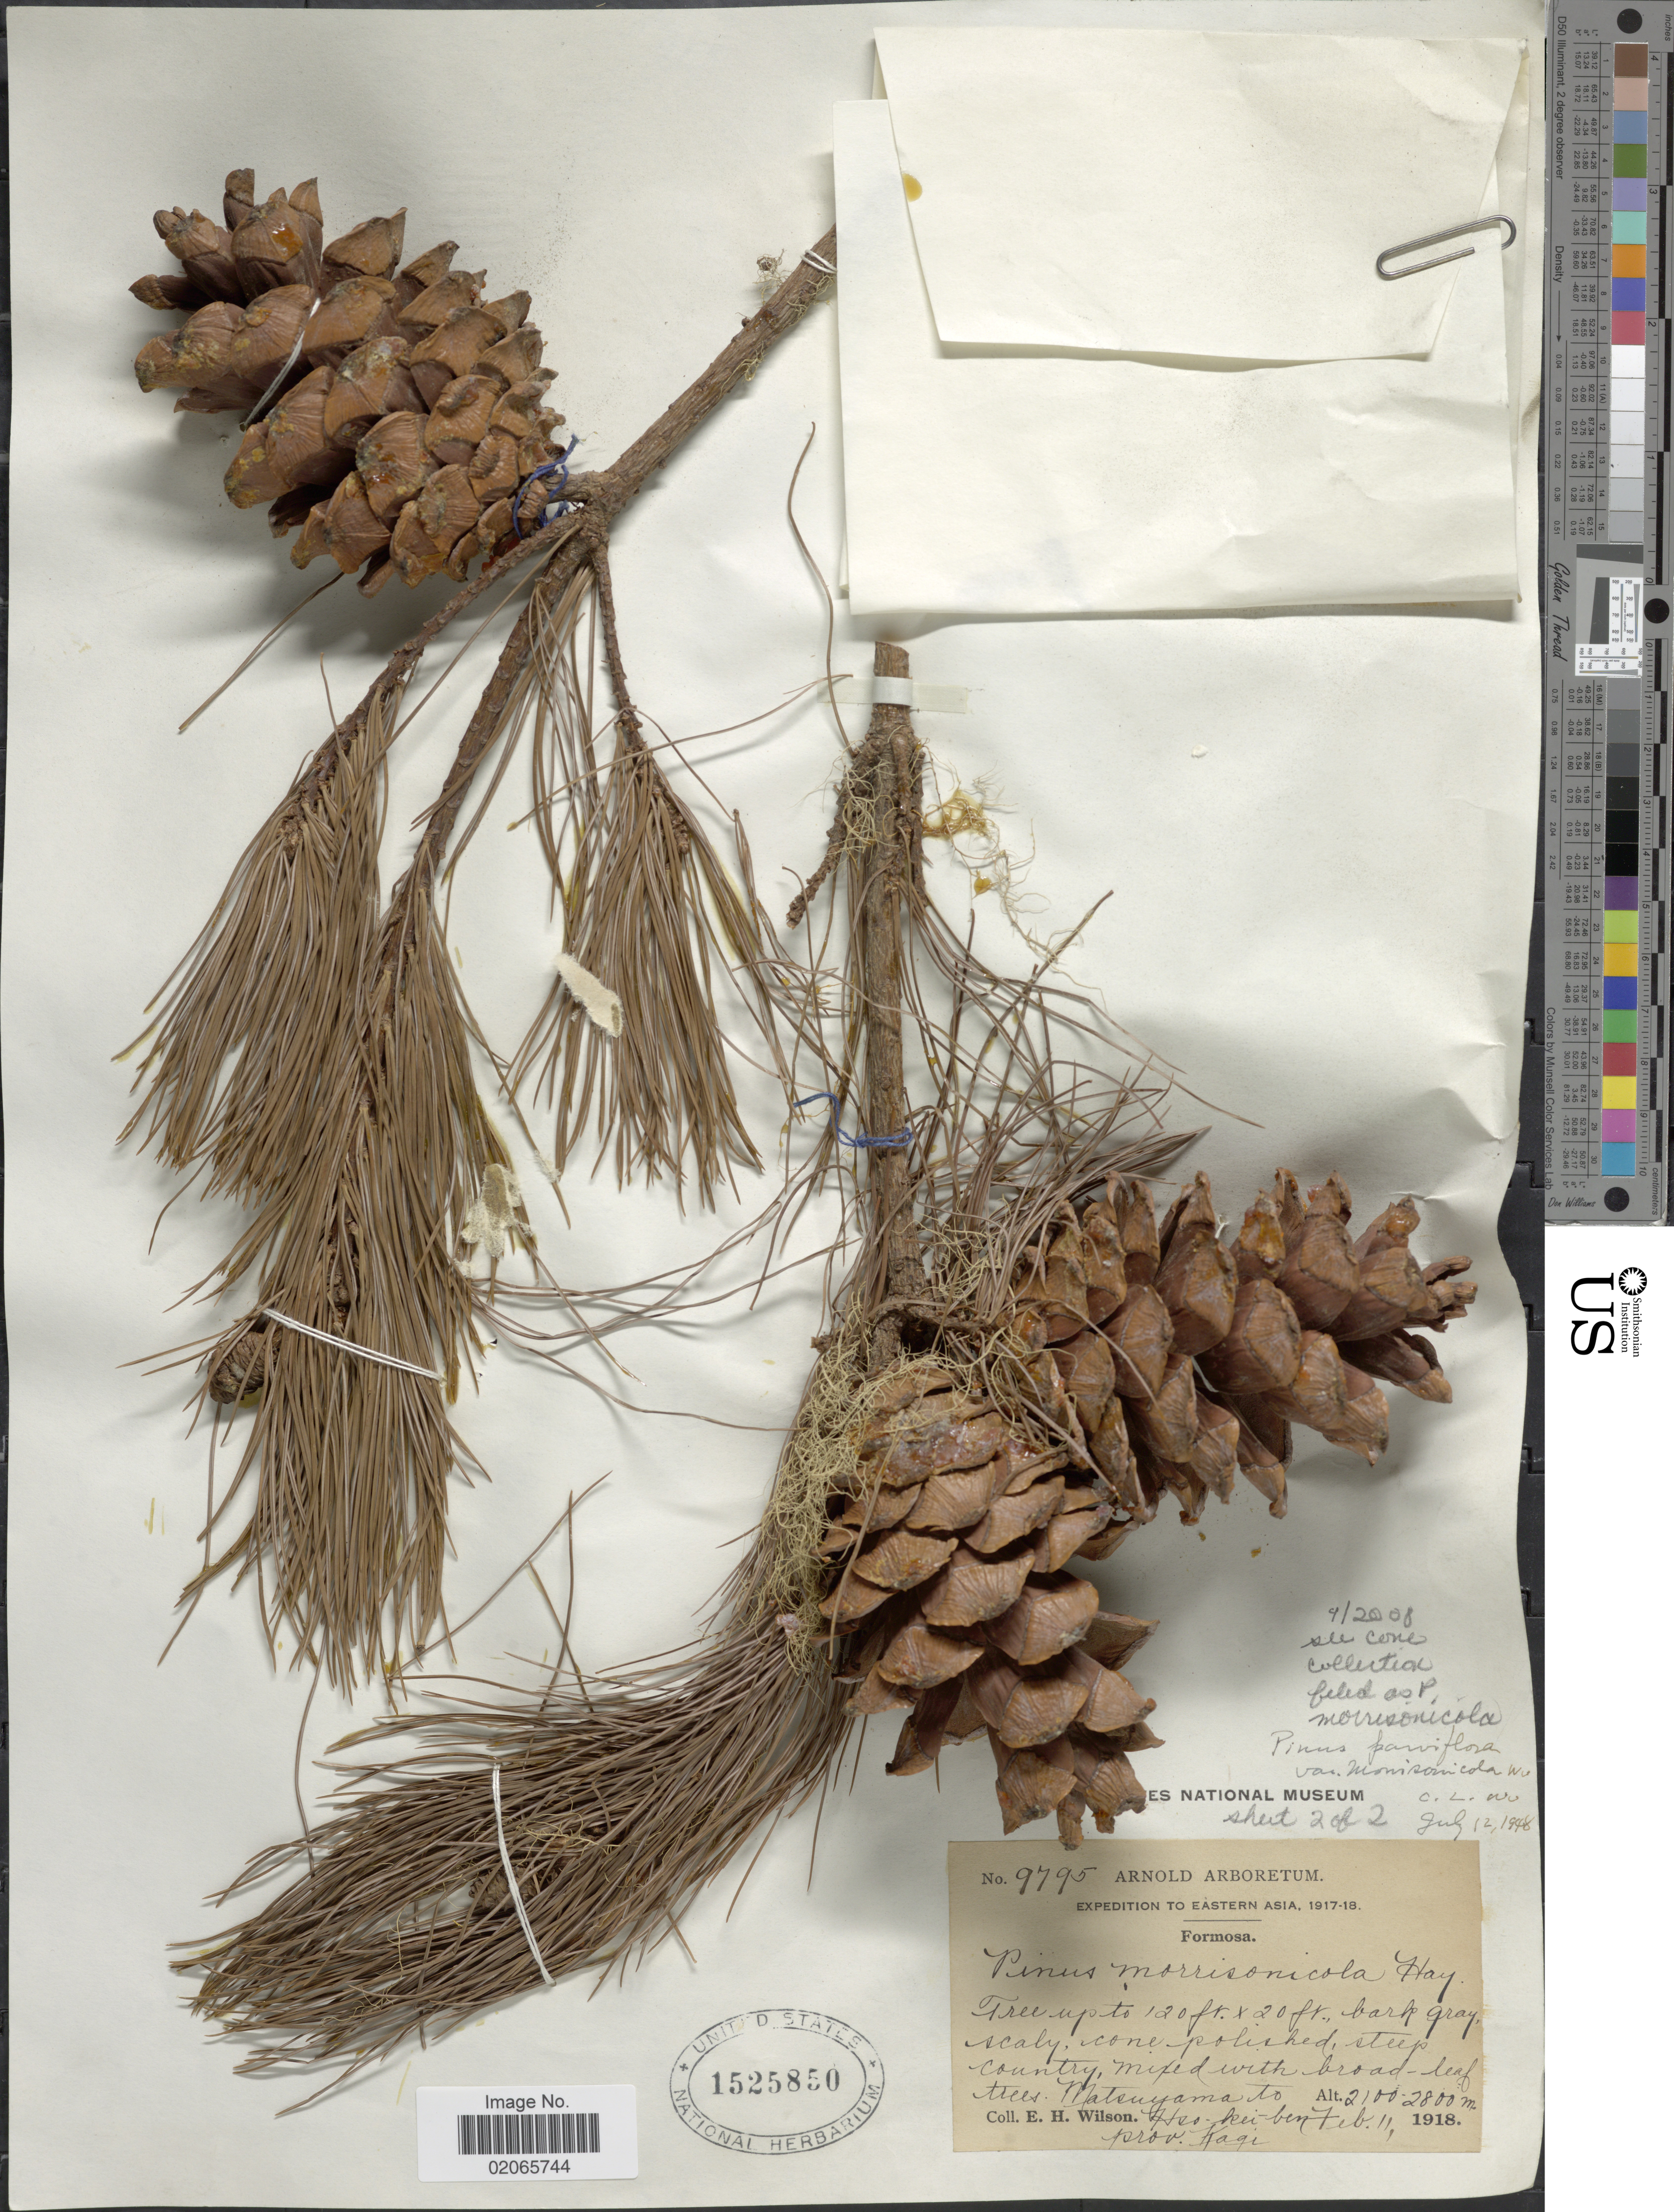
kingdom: Plantae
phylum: Tracheophyta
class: Pinopsida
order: Pinales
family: Pinaceae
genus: Pinus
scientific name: Pinus parviflora var. morrisonicola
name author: (Hayata) C.L. Wu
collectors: E. Wilson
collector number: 9795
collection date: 1918-02-11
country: Taiwan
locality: Formosa, Matsuyama to Hso-kei-ben, prov. Kagi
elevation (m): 2100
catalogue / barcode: US 1525850